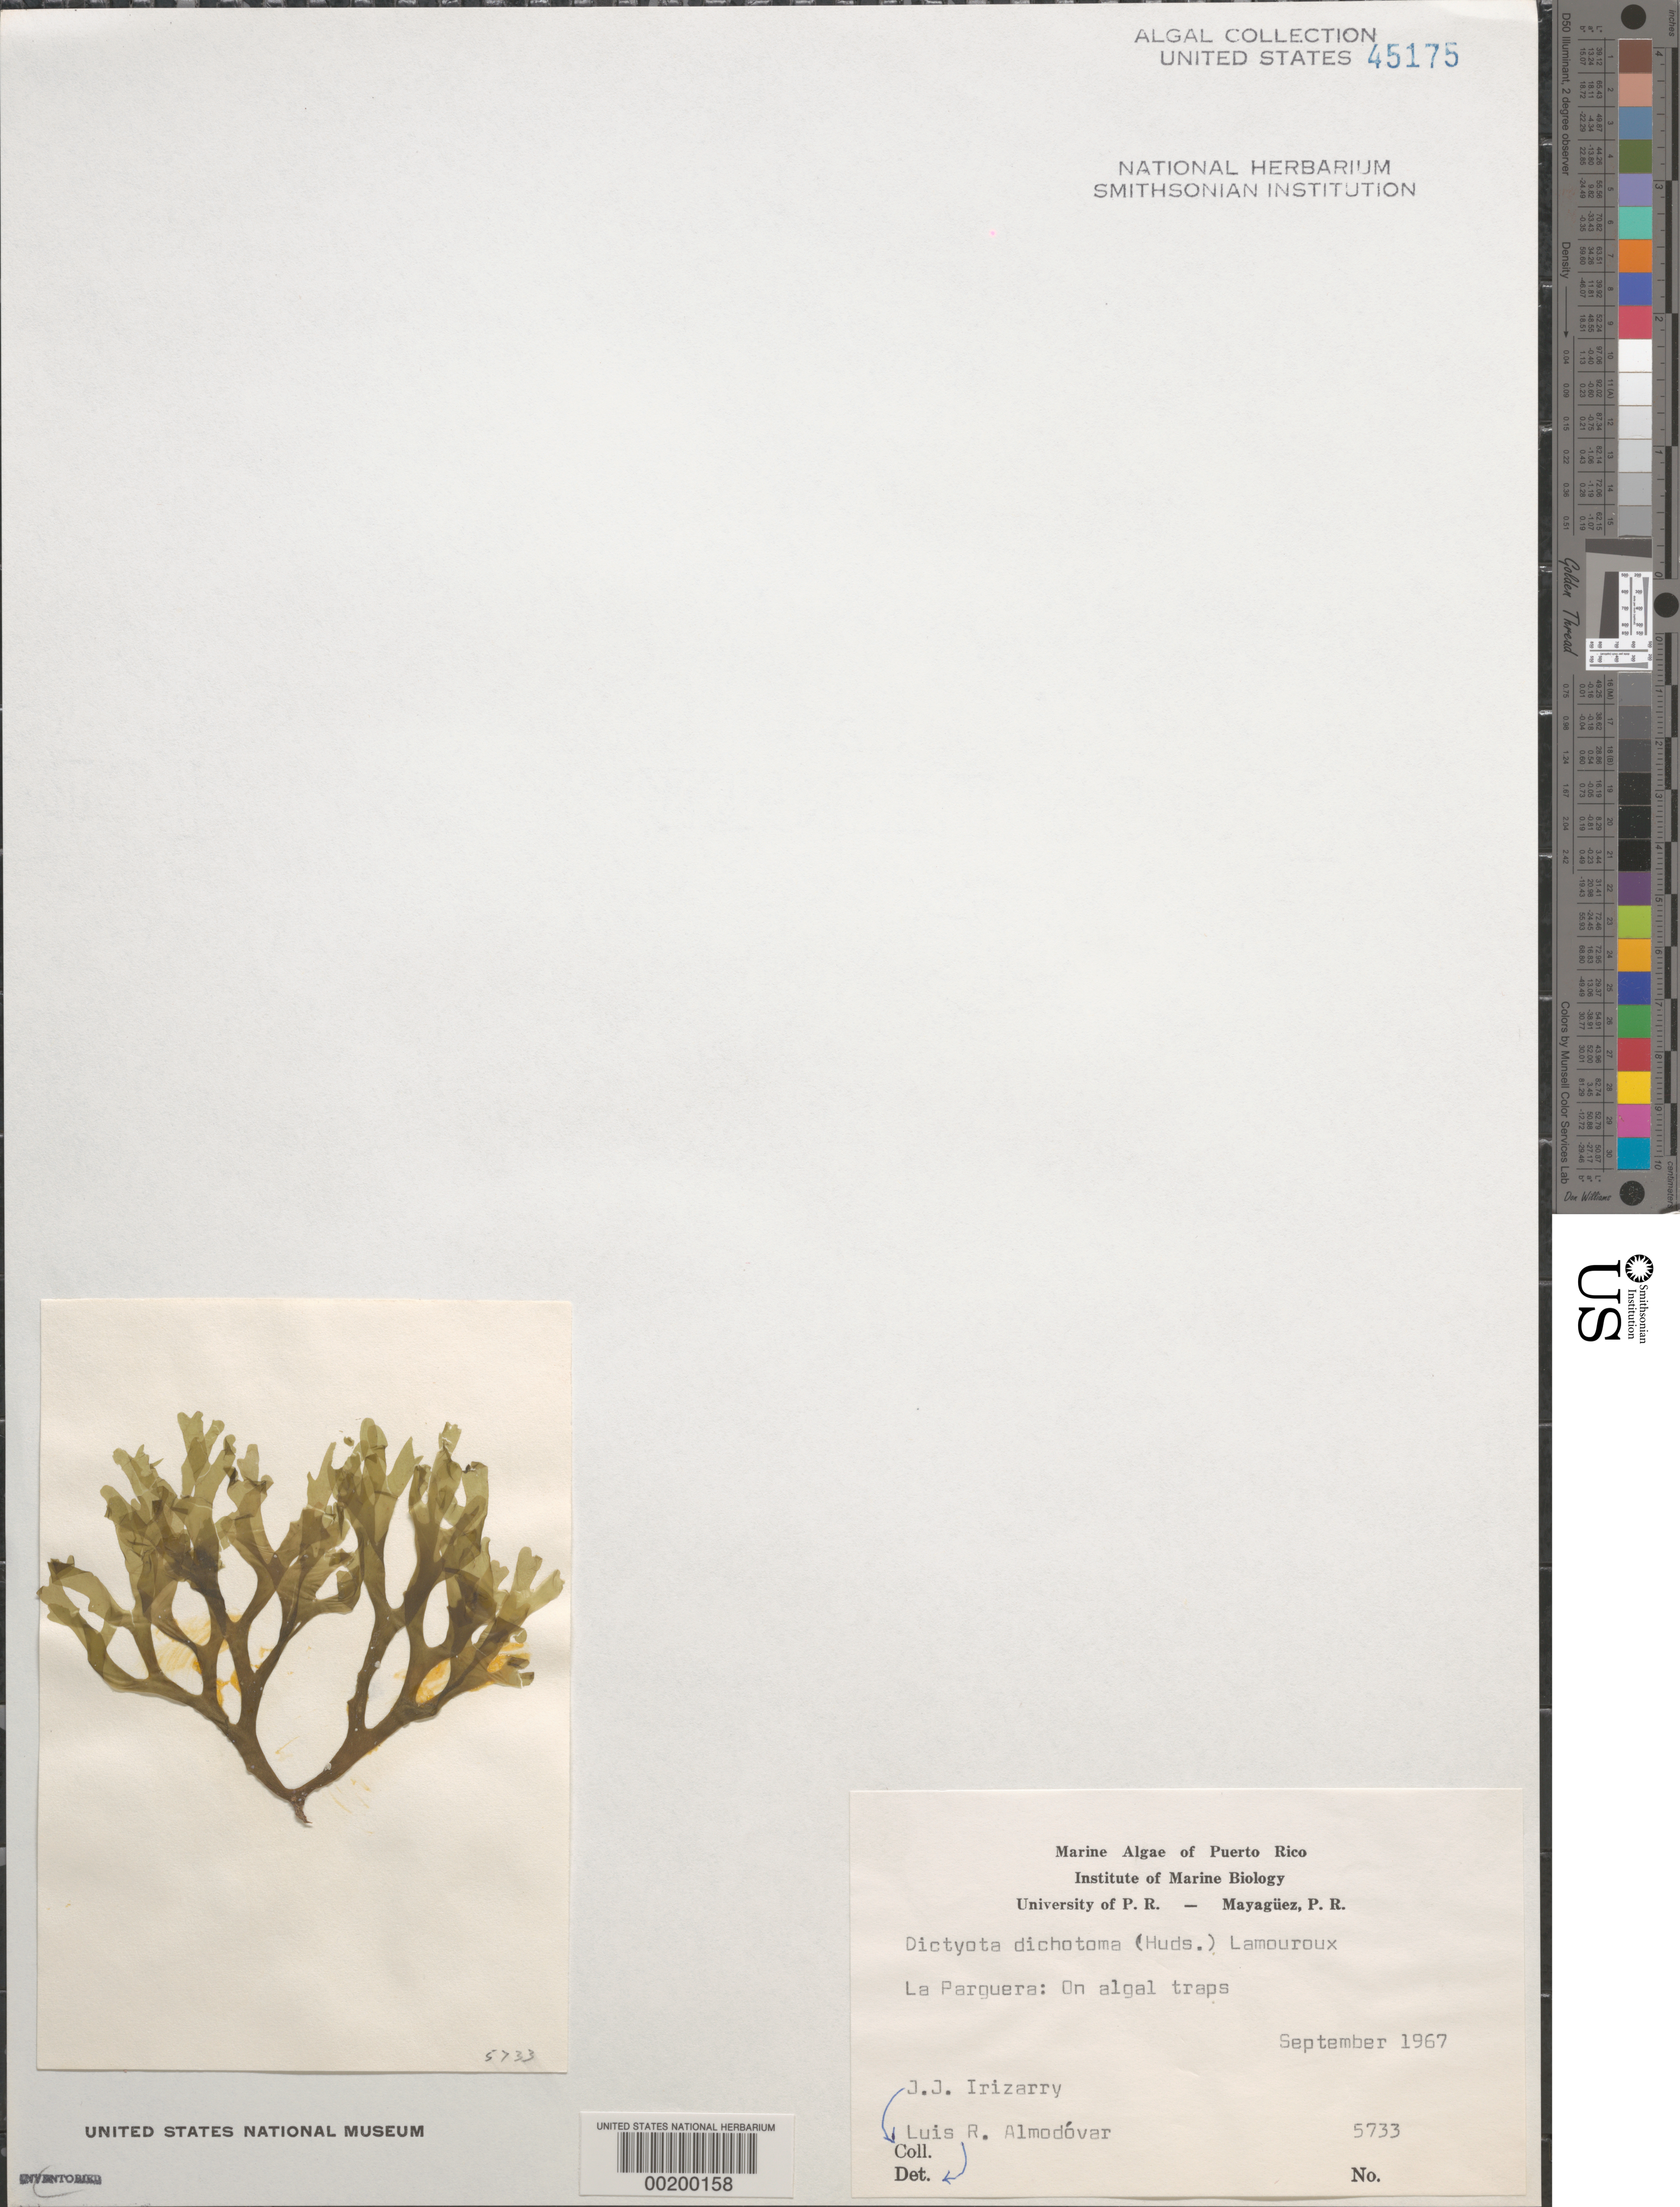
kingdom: Chromista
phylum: Ochrophyta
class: Phaeophyceae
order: Dictyotales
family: Dictyotaceae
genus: Dictyota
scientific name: Dictyota dichotoma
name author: (Huds.) J.V.Lamouroux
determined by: Almodovar, L. R.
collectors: J. Irizarry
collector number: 5733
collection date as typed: Sep 1967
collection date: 1967-09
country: Puerto Rico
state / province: Lajas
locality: La Parguera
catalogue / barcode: US 45175